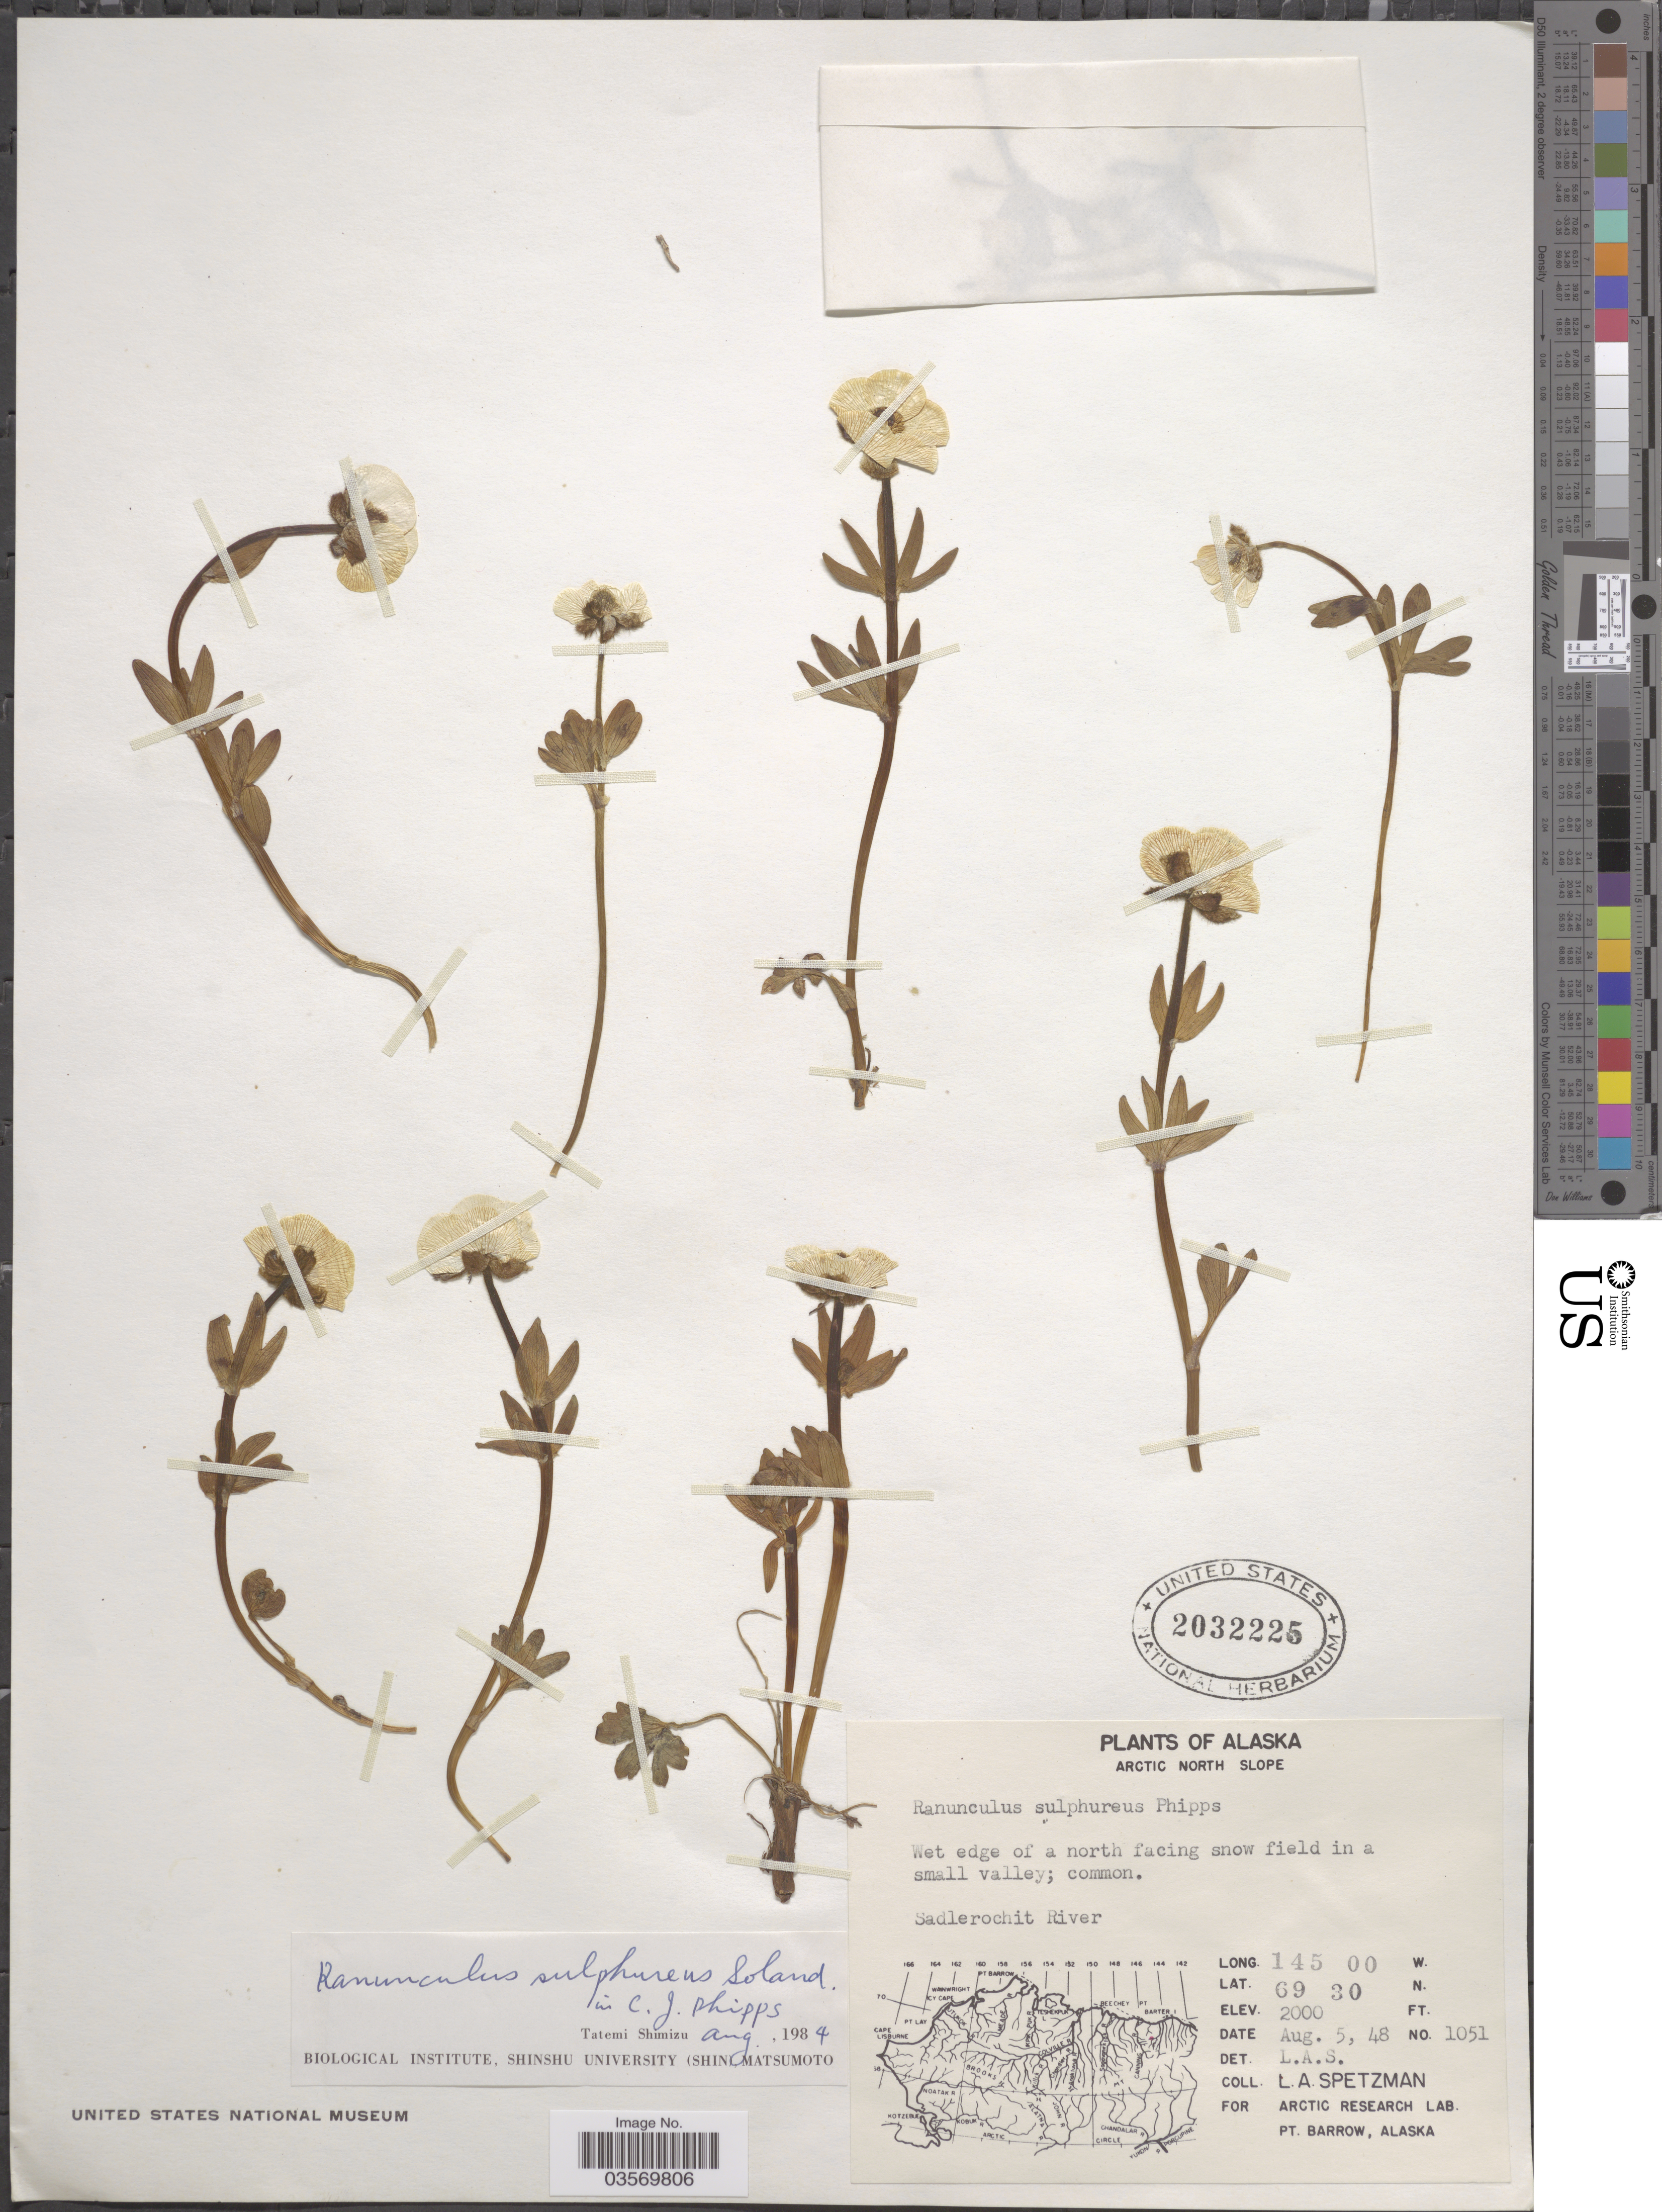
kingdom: Plantae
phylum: Tracheophyta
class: Magnoliopsida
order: Ranunculales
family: Ranunculaceae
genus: Ranunculus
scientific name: Ranunculus sulphureus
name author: Sol.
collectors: L. Spetzman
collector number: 1051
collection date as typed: Transcribed d/m/y: 5/8/48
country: United States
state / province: Alaska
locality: Arctic North Slope. Sadlerochit River.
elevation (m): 610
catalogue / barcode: US 2032225